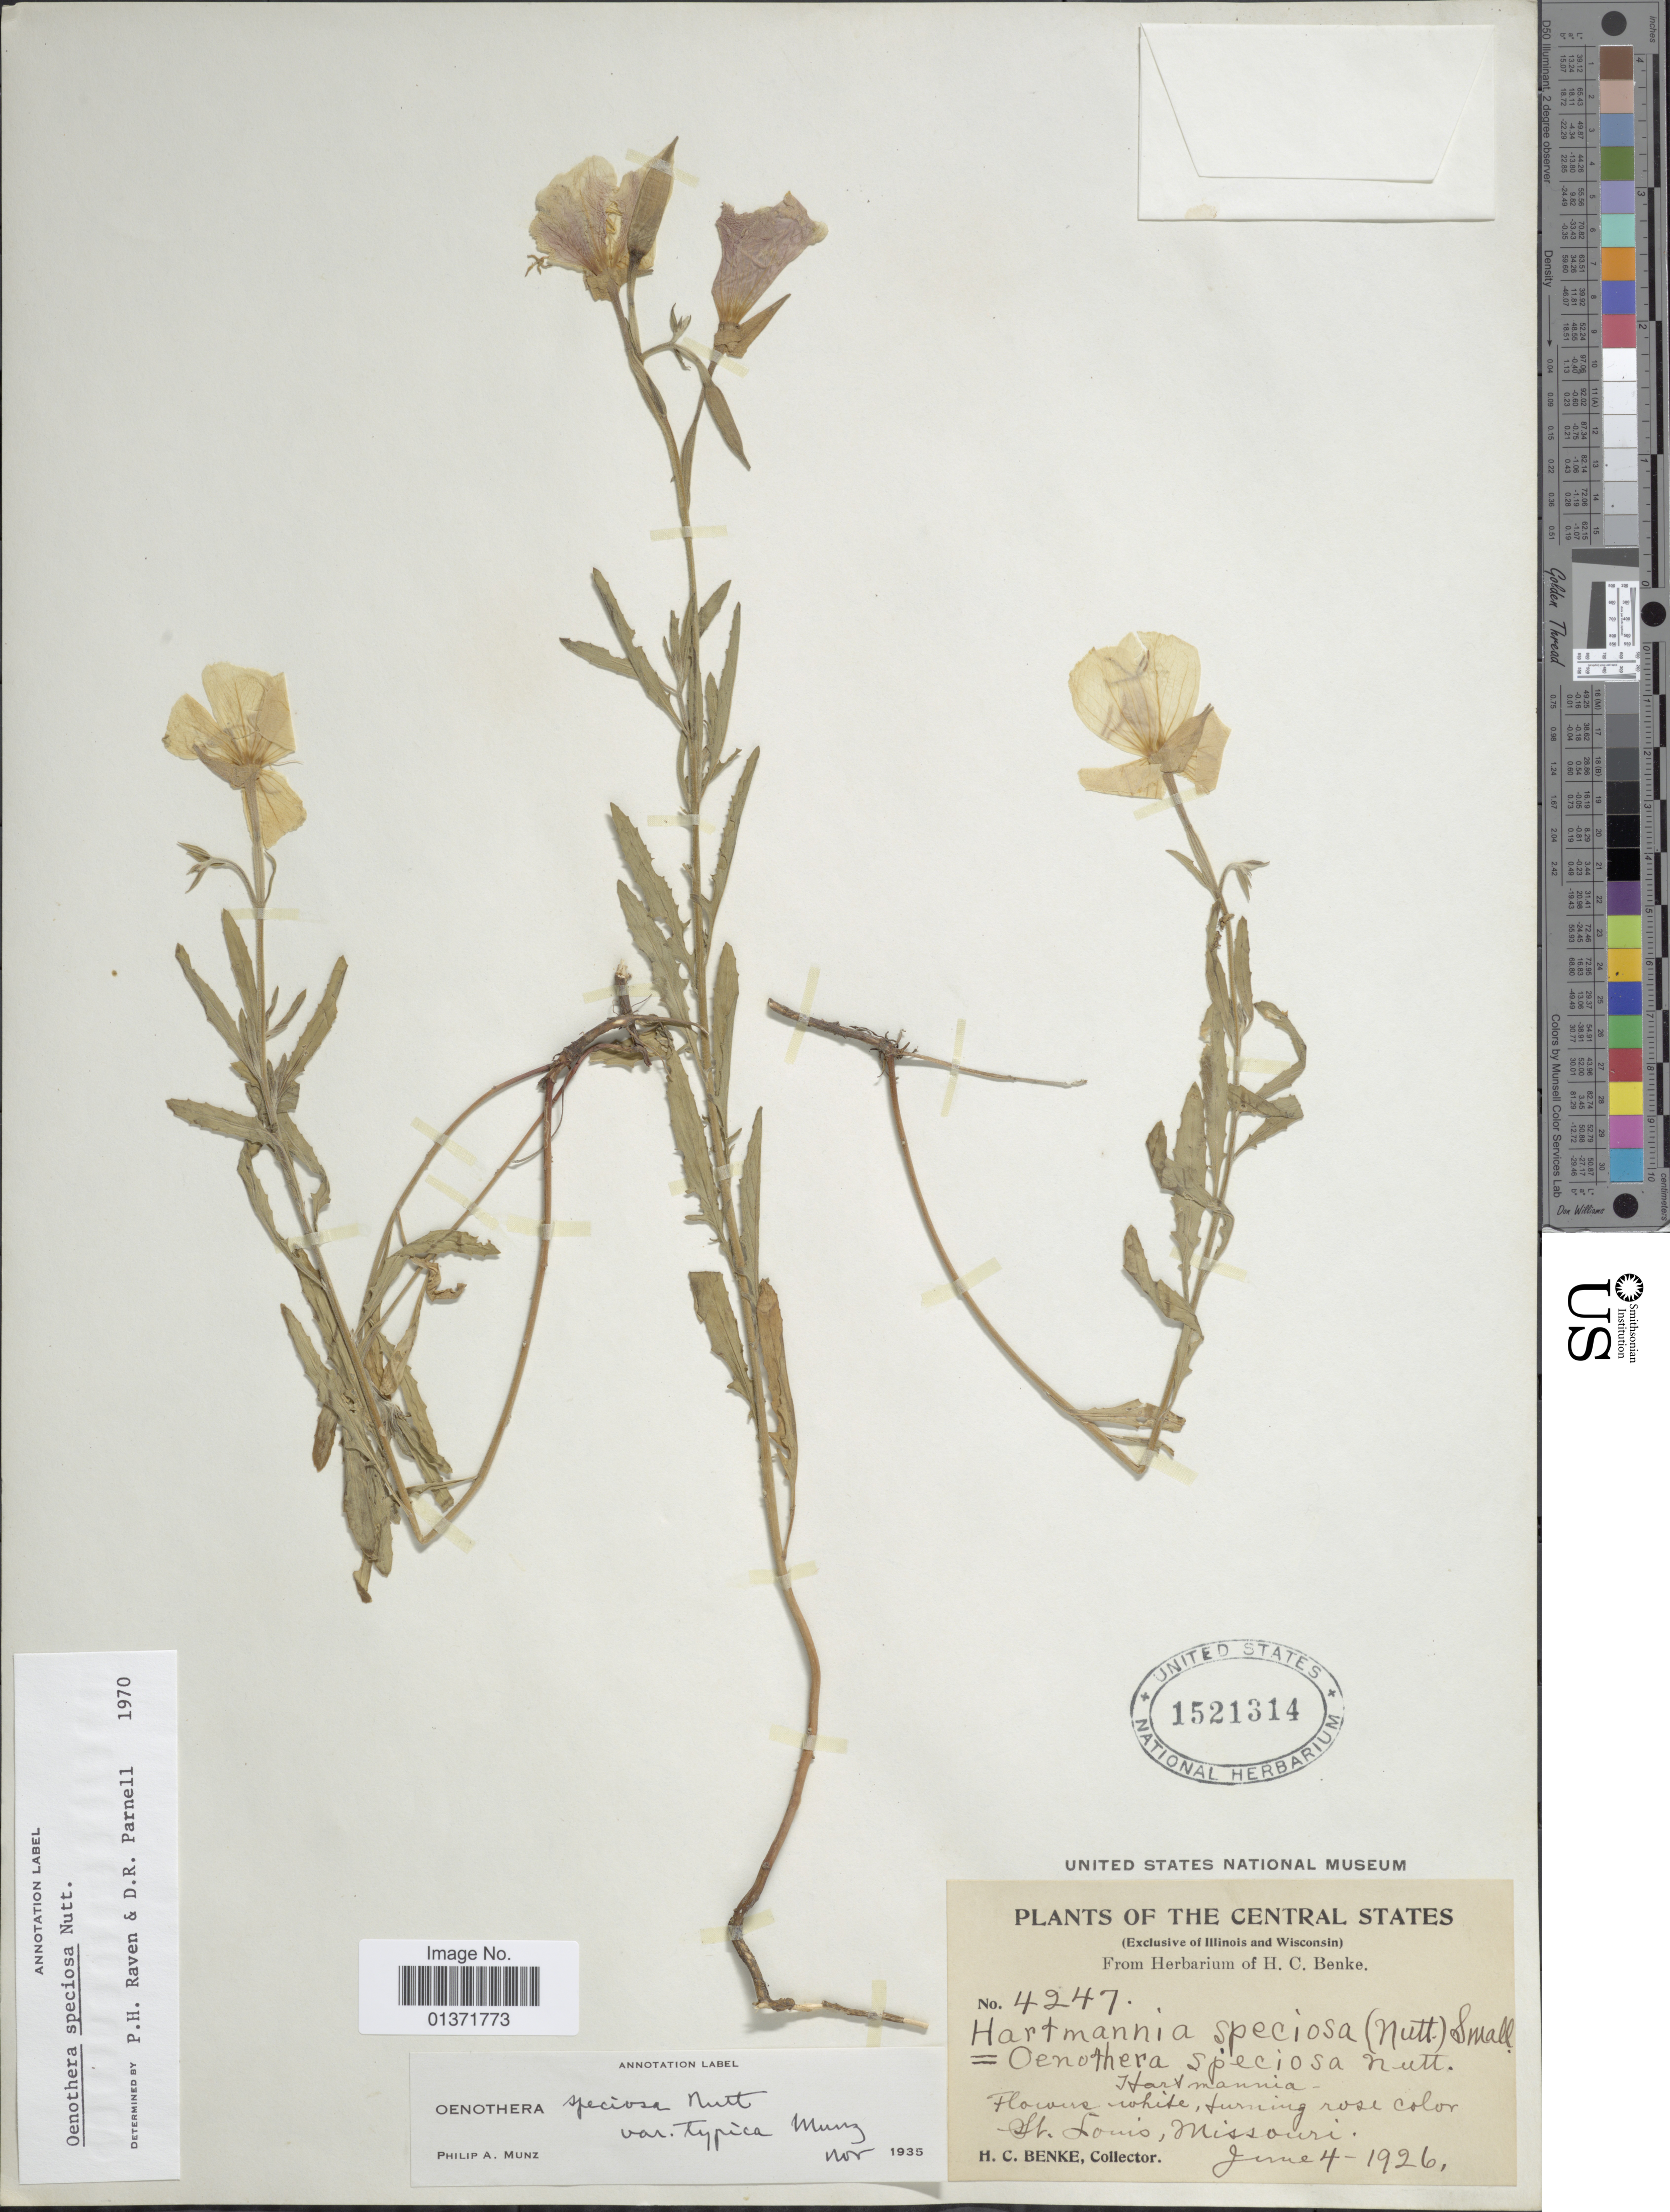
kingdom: Plantae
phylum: Tracheophyta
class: Magnoliopsida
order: Myrtales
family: Onagraceae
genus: Oenothera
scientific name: Oenothera speciosa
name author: Nutt.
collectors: H. Benke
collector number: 4247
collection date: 1926-06-04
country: United States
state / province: Missouri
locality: Central States, St. Louis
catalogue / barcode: US 1521314